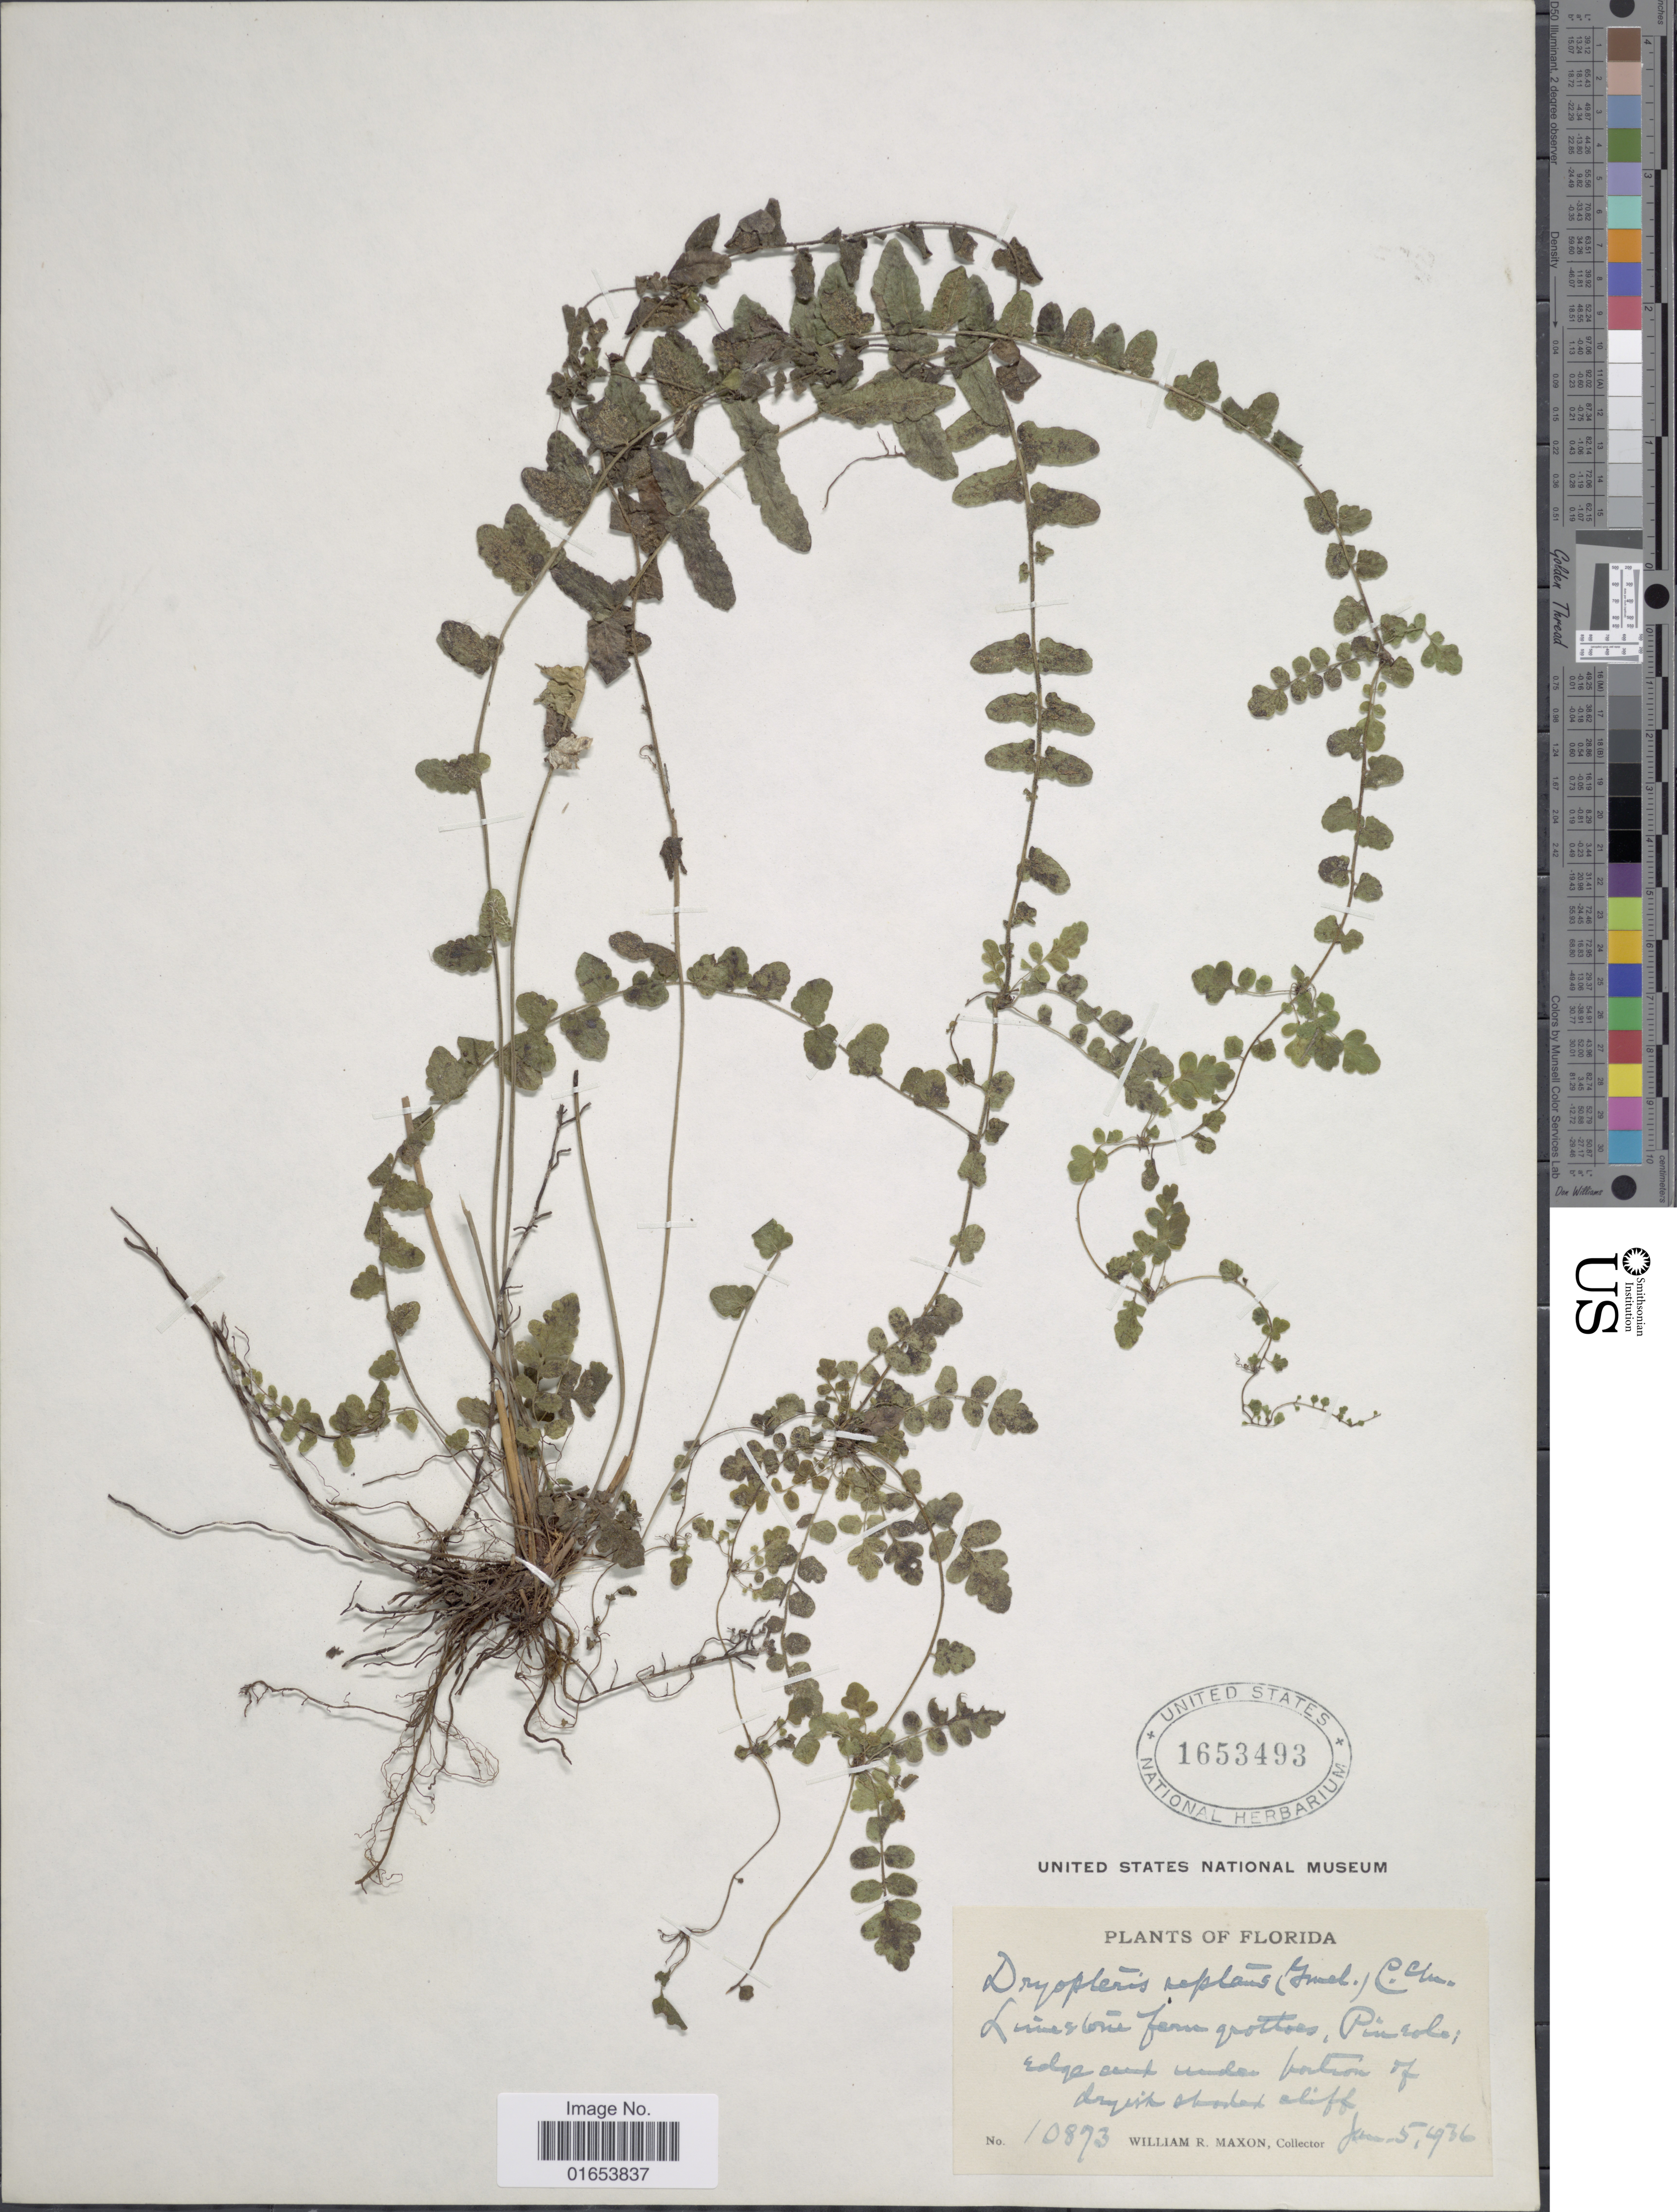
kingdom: Plantae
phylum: Tracheophyta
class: Polypodiopsida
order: Polypodiales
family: Thelypteridaceae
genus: Goniopteris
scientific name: Goniopteris reptans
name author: (J.F. Gmel.) C. Presl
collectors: W. R. Maxon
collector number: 10873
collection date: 1936-01-05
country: United States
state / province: Florida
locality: Florida, Pineola, edge woods under portion of dryish shaded cliff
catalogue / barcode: US 1653493